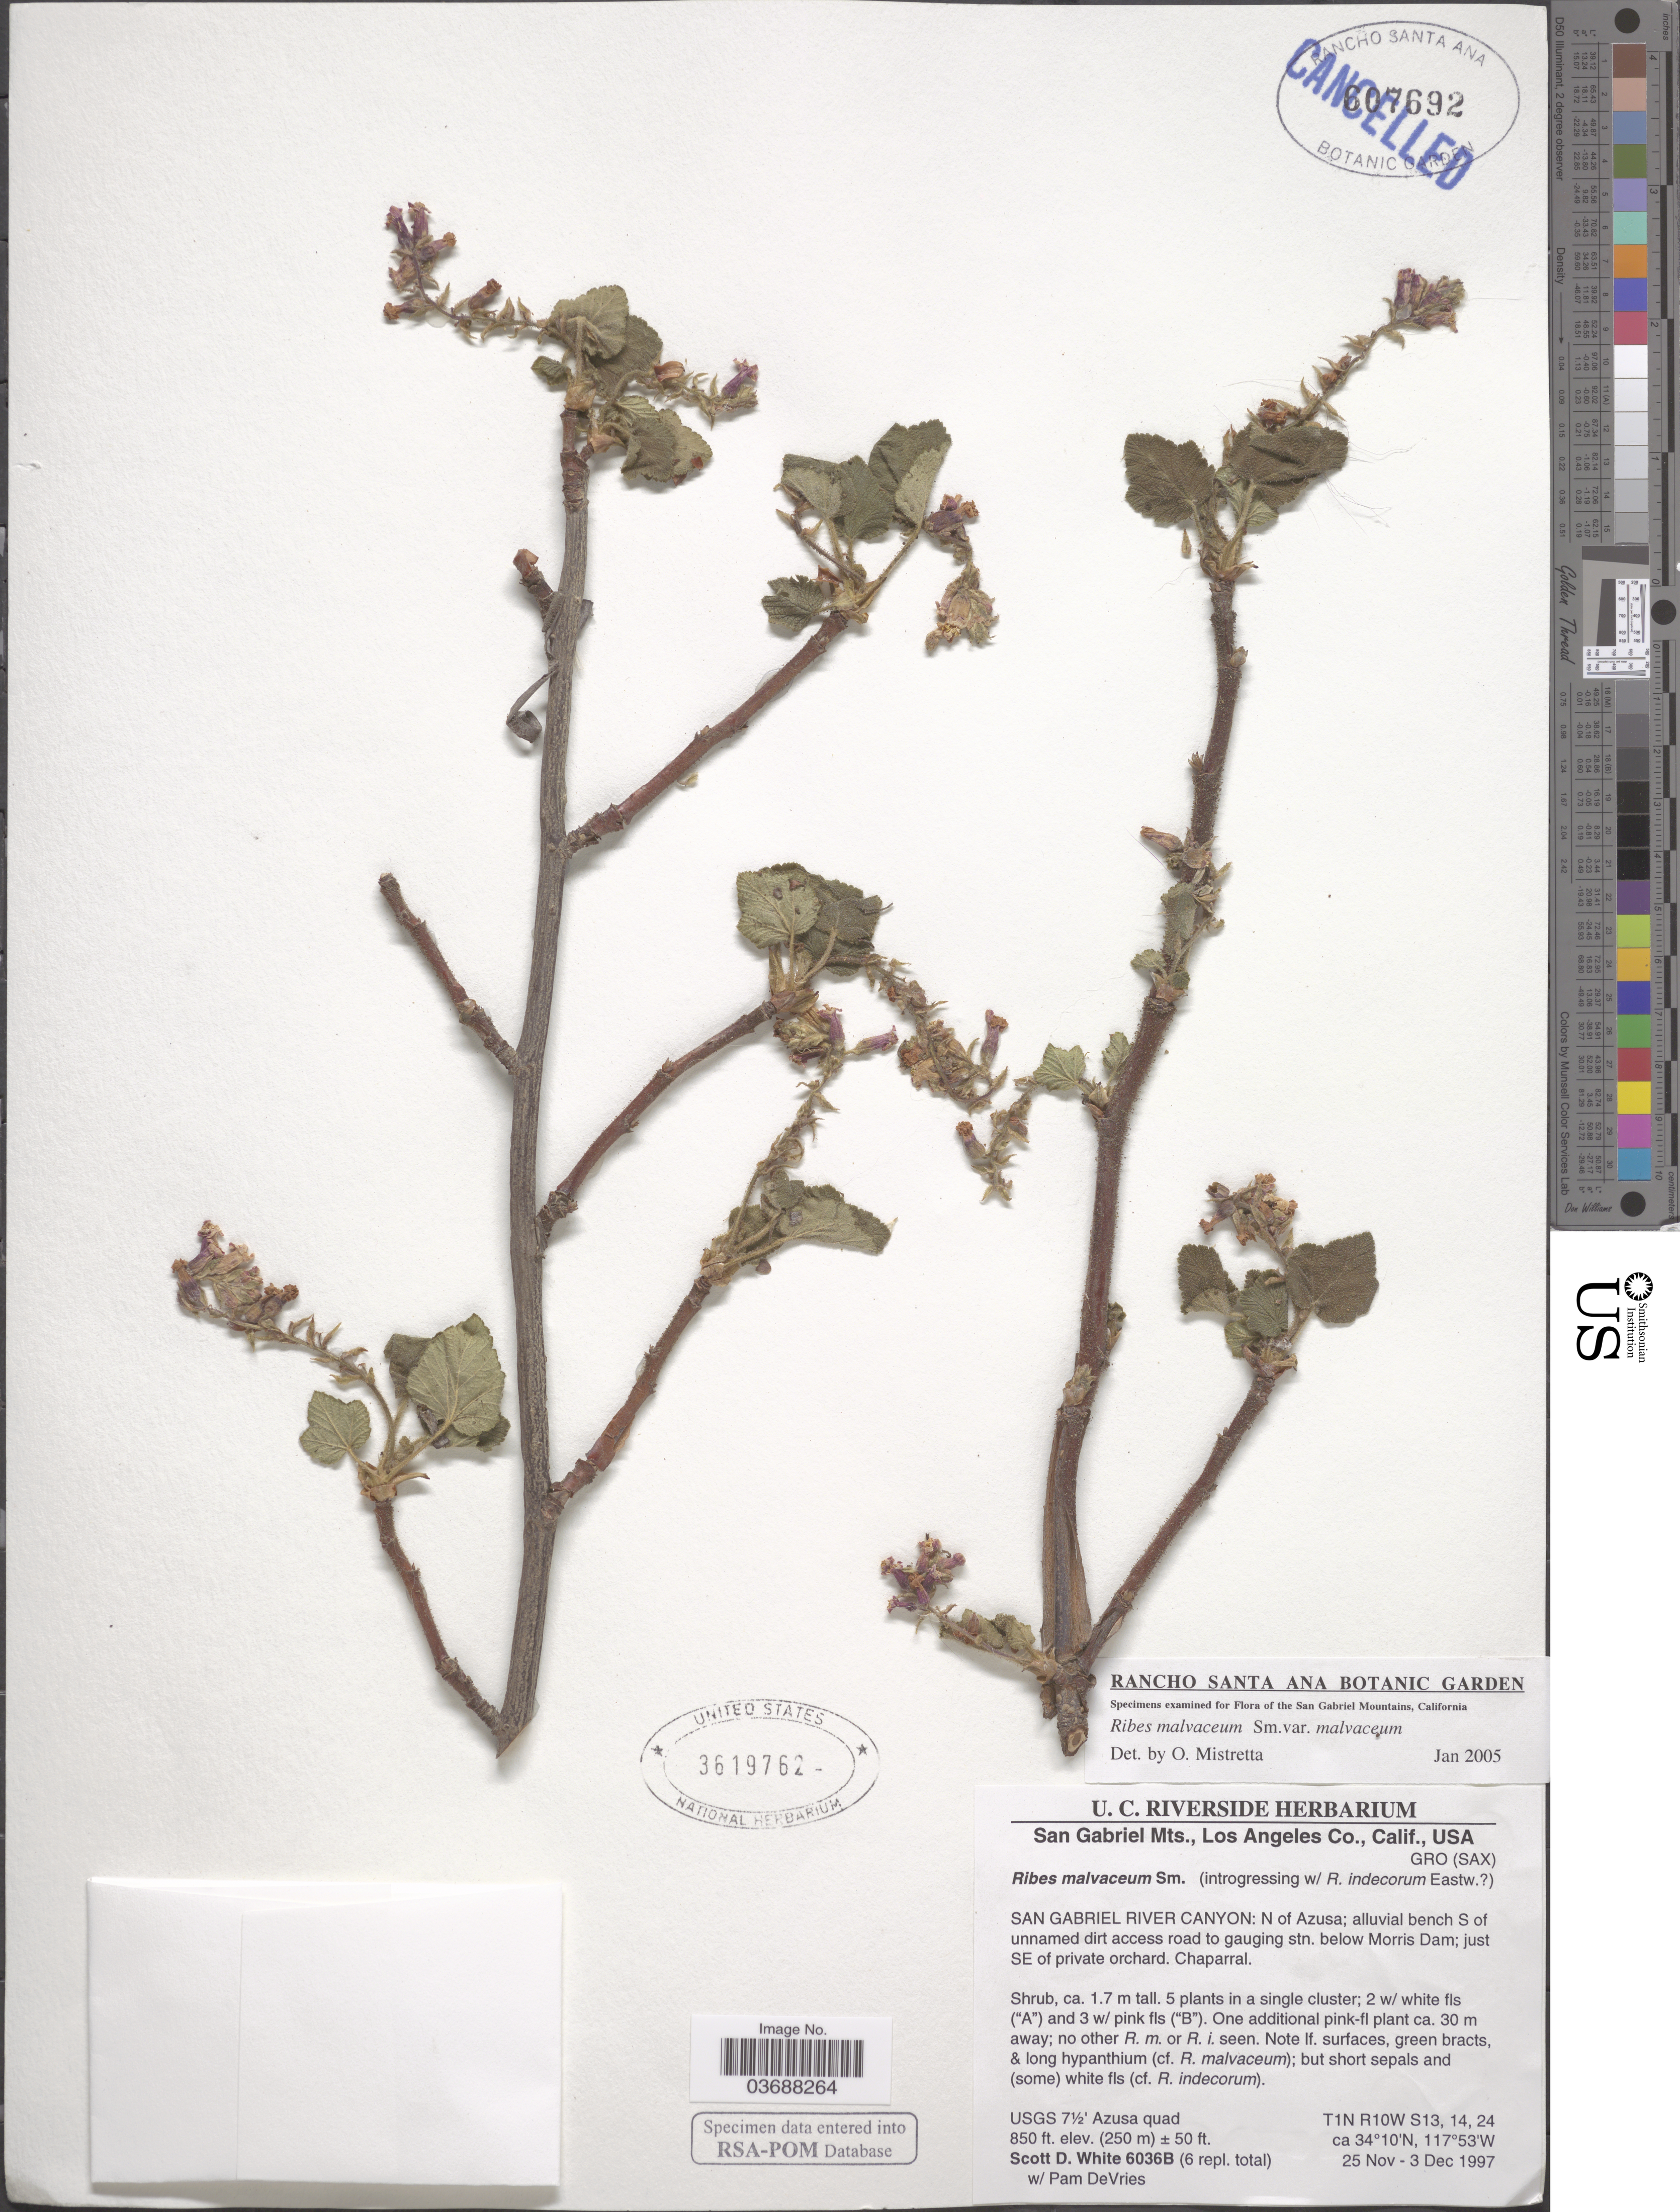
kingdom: Plantae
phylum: Tracheophyta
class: Magnoliopsida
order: Saxifragales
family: Grossulariaceae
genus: Ribes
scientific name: Ribes malvaceum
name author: Sm.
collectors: S. White & P. Devries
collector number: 6036B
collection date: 1997-11-25/1997-12-03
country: United States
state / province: California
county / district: Los Angeles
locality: San Gabriel Mts., Los Angeles Co. San Gabriel River Canyon: N of Azusa; alluvial bench S of unnamed dirt access road to gauging stn. below Morris Dam; just SE of private orchard. Chaparral. USGS 7½' Azusa quad. T1N R10W S13, 14, 24.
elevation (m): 250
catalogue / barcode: US 3619762